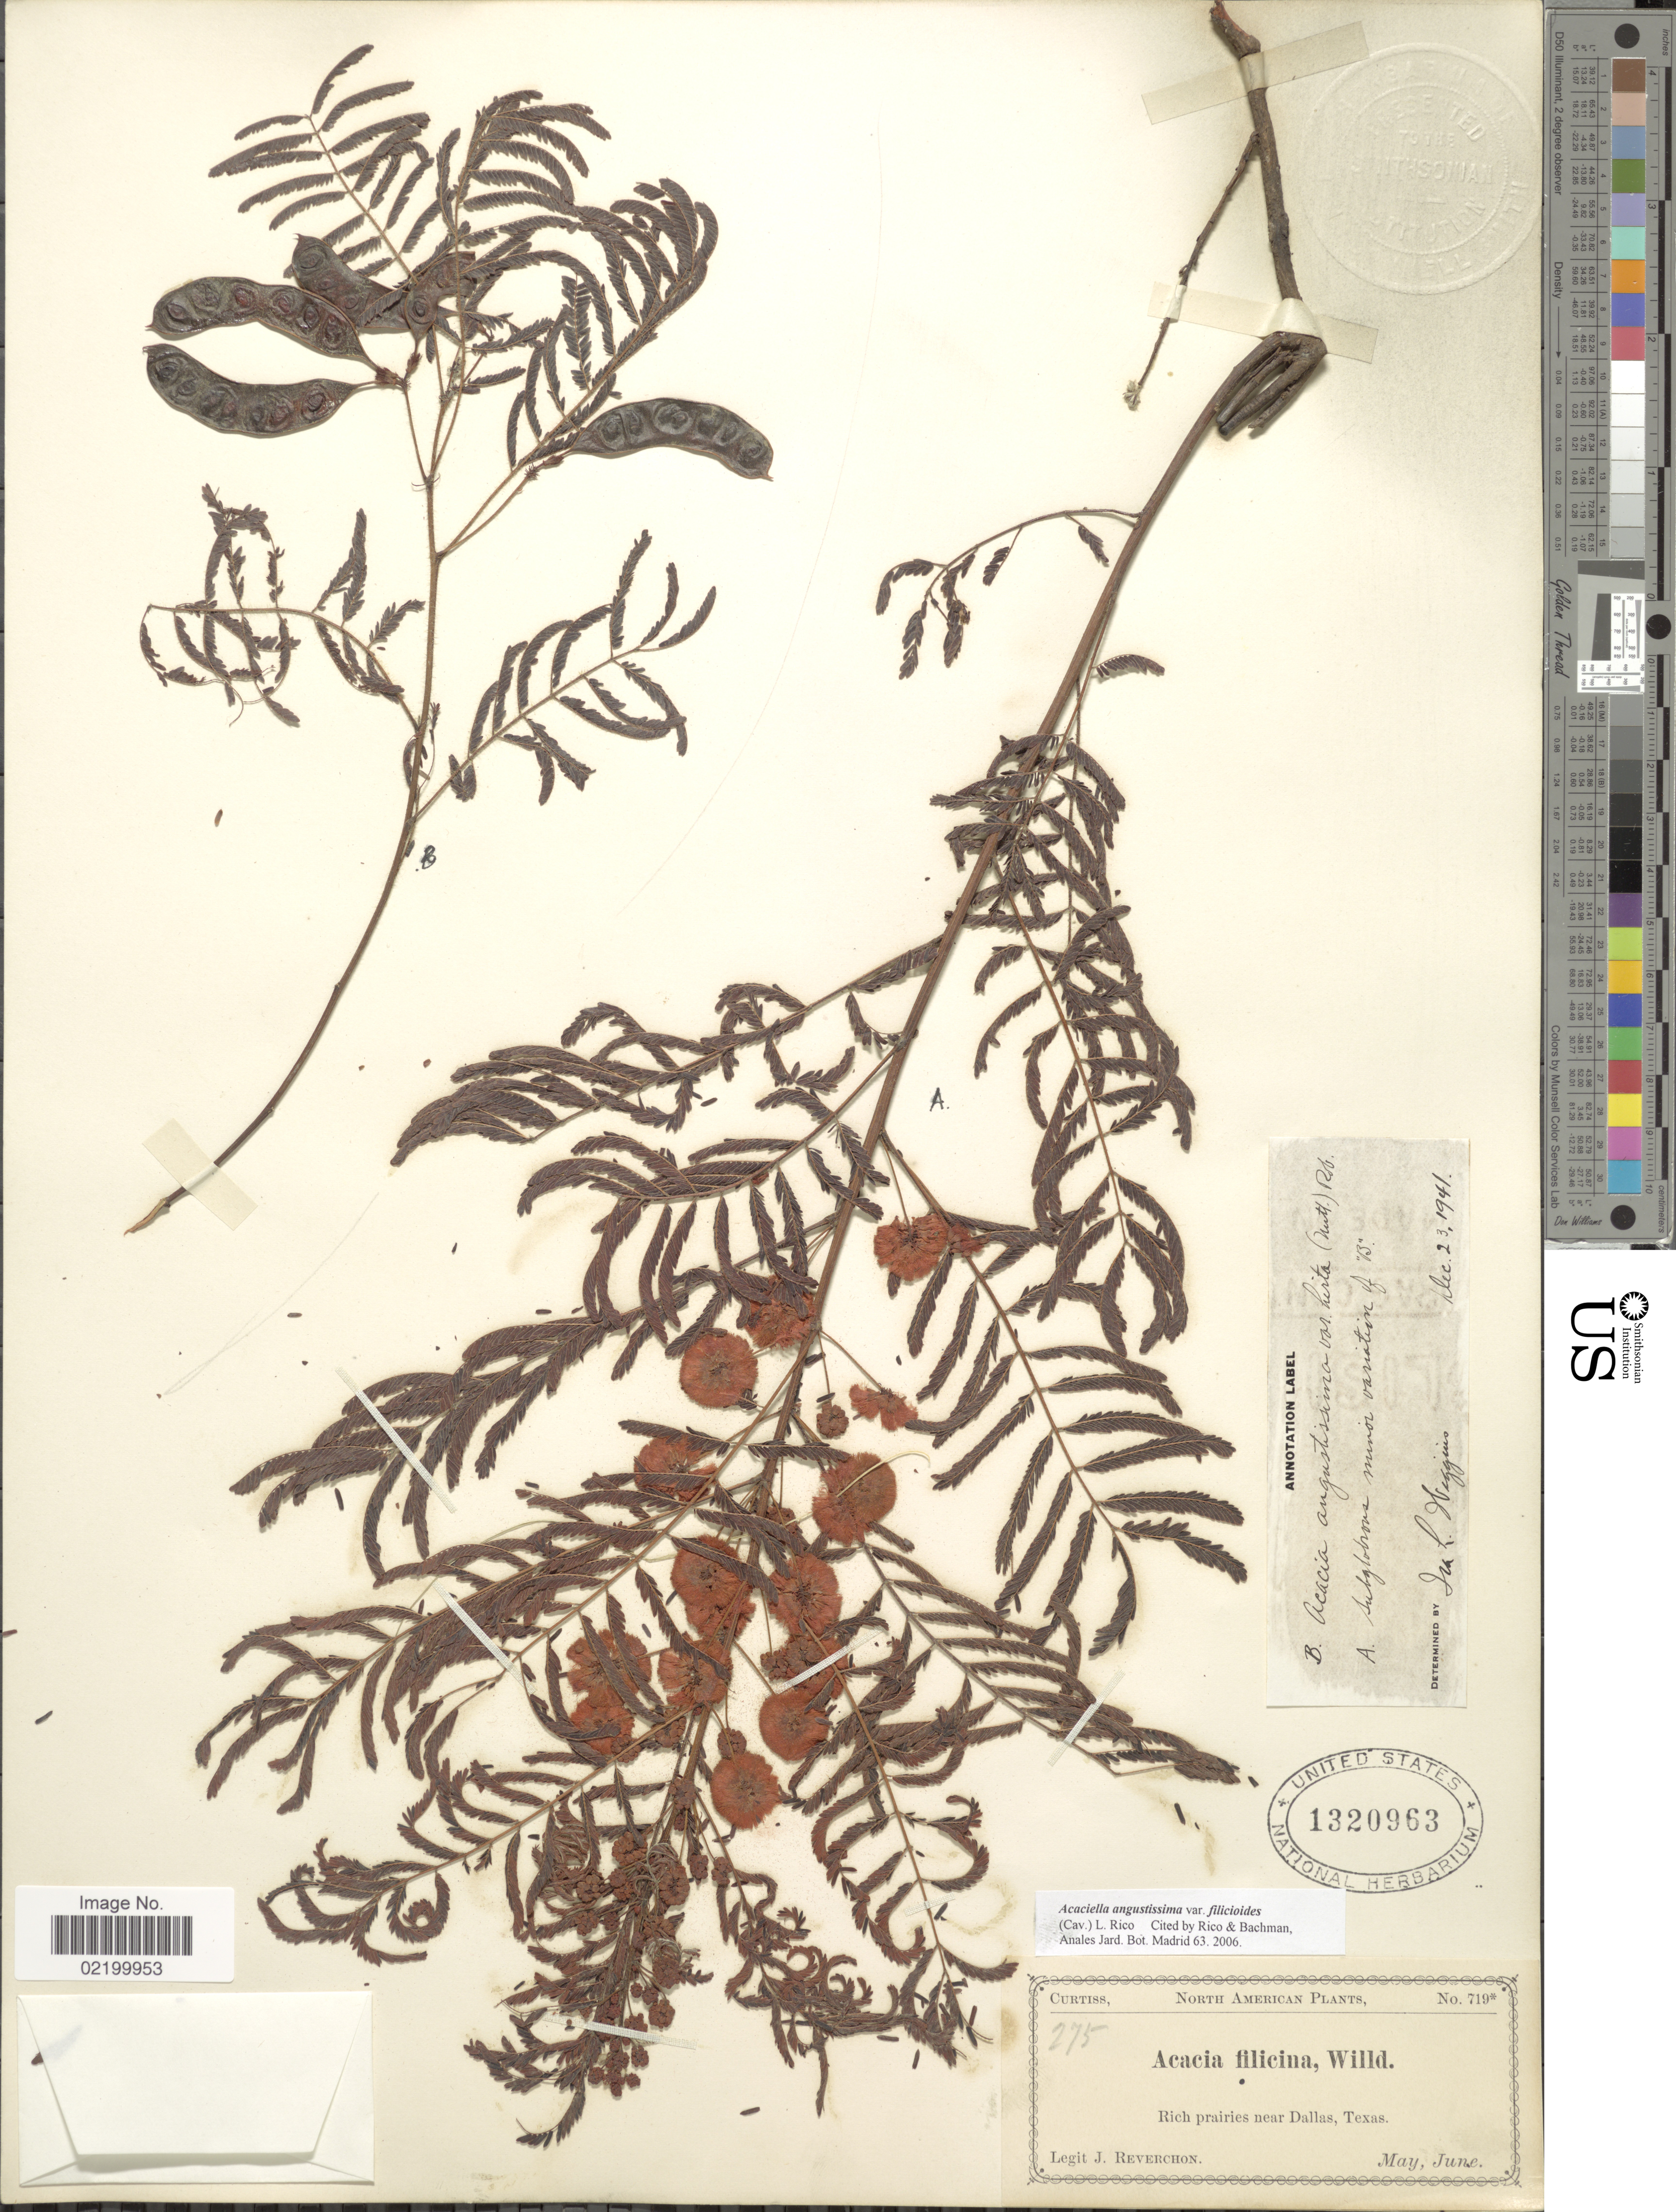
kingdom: Plantae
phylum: Tracheophyta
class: Magnoliopsida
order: Fabales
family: Fabaceae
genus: Acaciella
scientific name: Acaciella angustissima var. filicioides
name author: (Cav.) L. Rico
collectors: J. Reverchon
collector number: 719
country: United States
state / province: Texas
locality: Rich prairies near Dallas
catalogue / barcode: US 1320963